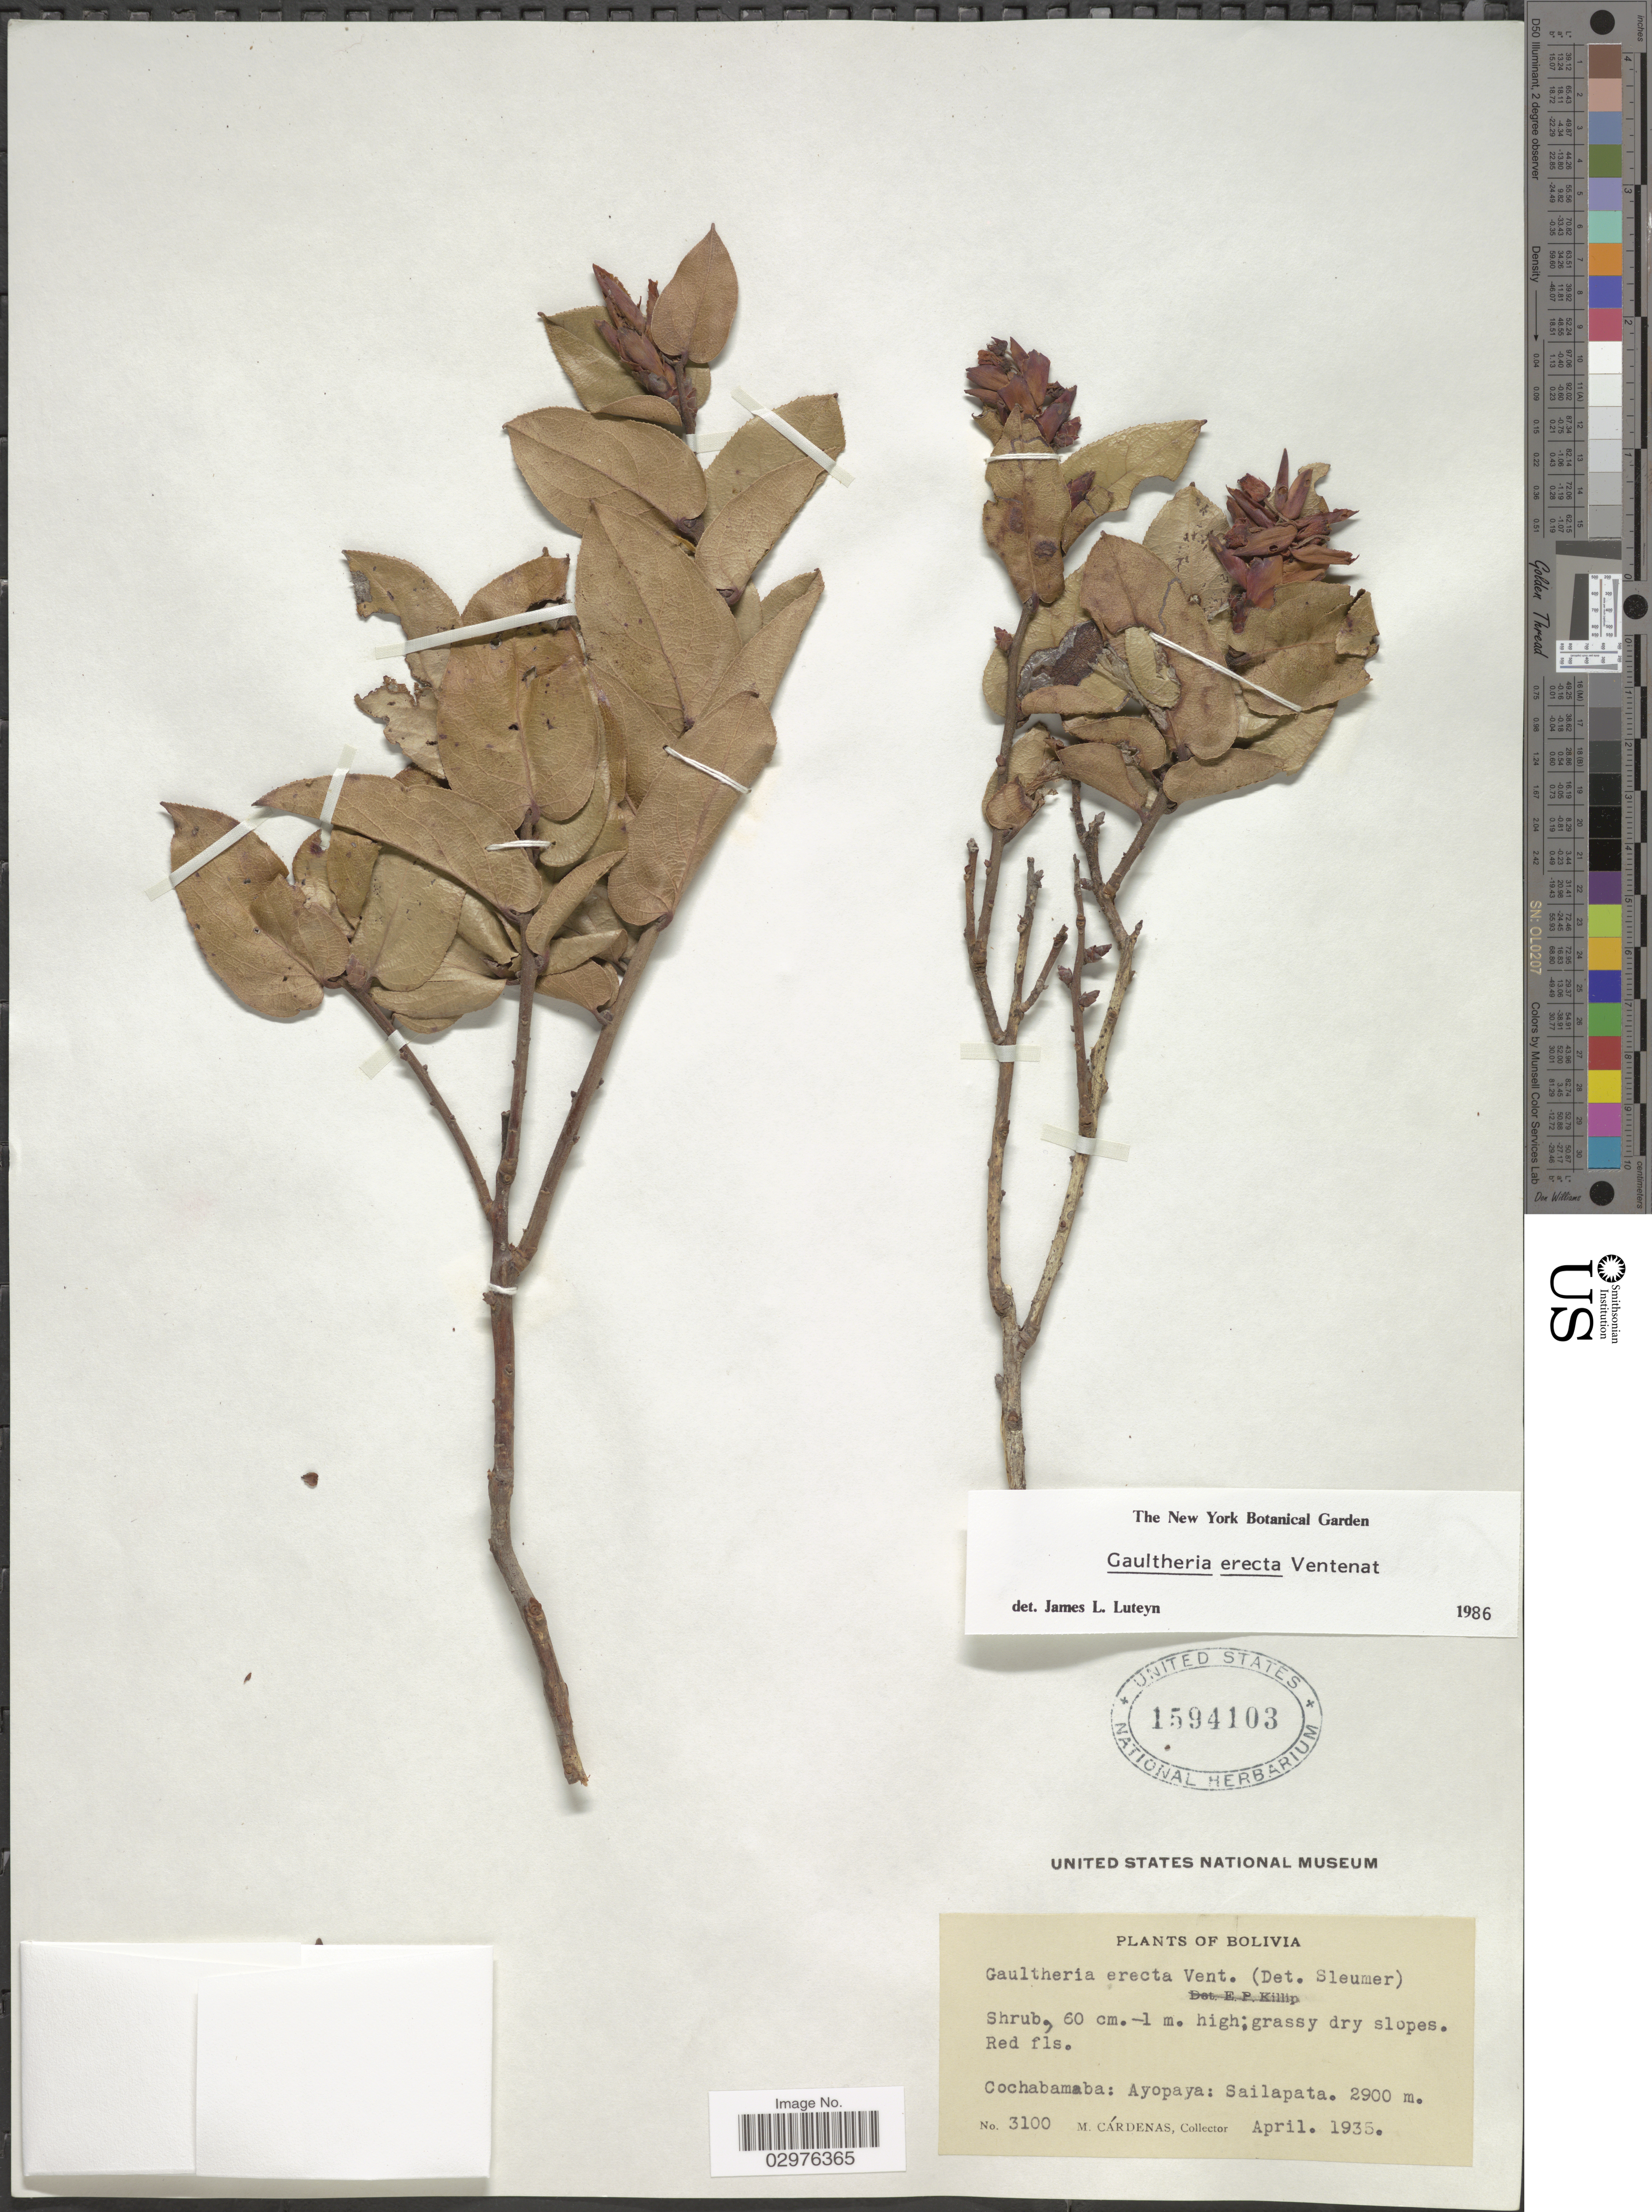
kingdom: Plantae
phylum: Tracheophyta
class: Magnoliopsida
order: Ericales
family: Ericaceae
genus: Gaultheria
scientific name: Gaultheria erecta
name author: Vent.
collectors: M. Cárdenas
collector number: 3100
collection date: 1935-04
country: Bolivia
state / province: Cochabamba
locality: Ayopaya: Sailapata.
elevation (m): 2900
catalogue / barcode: US 1594103